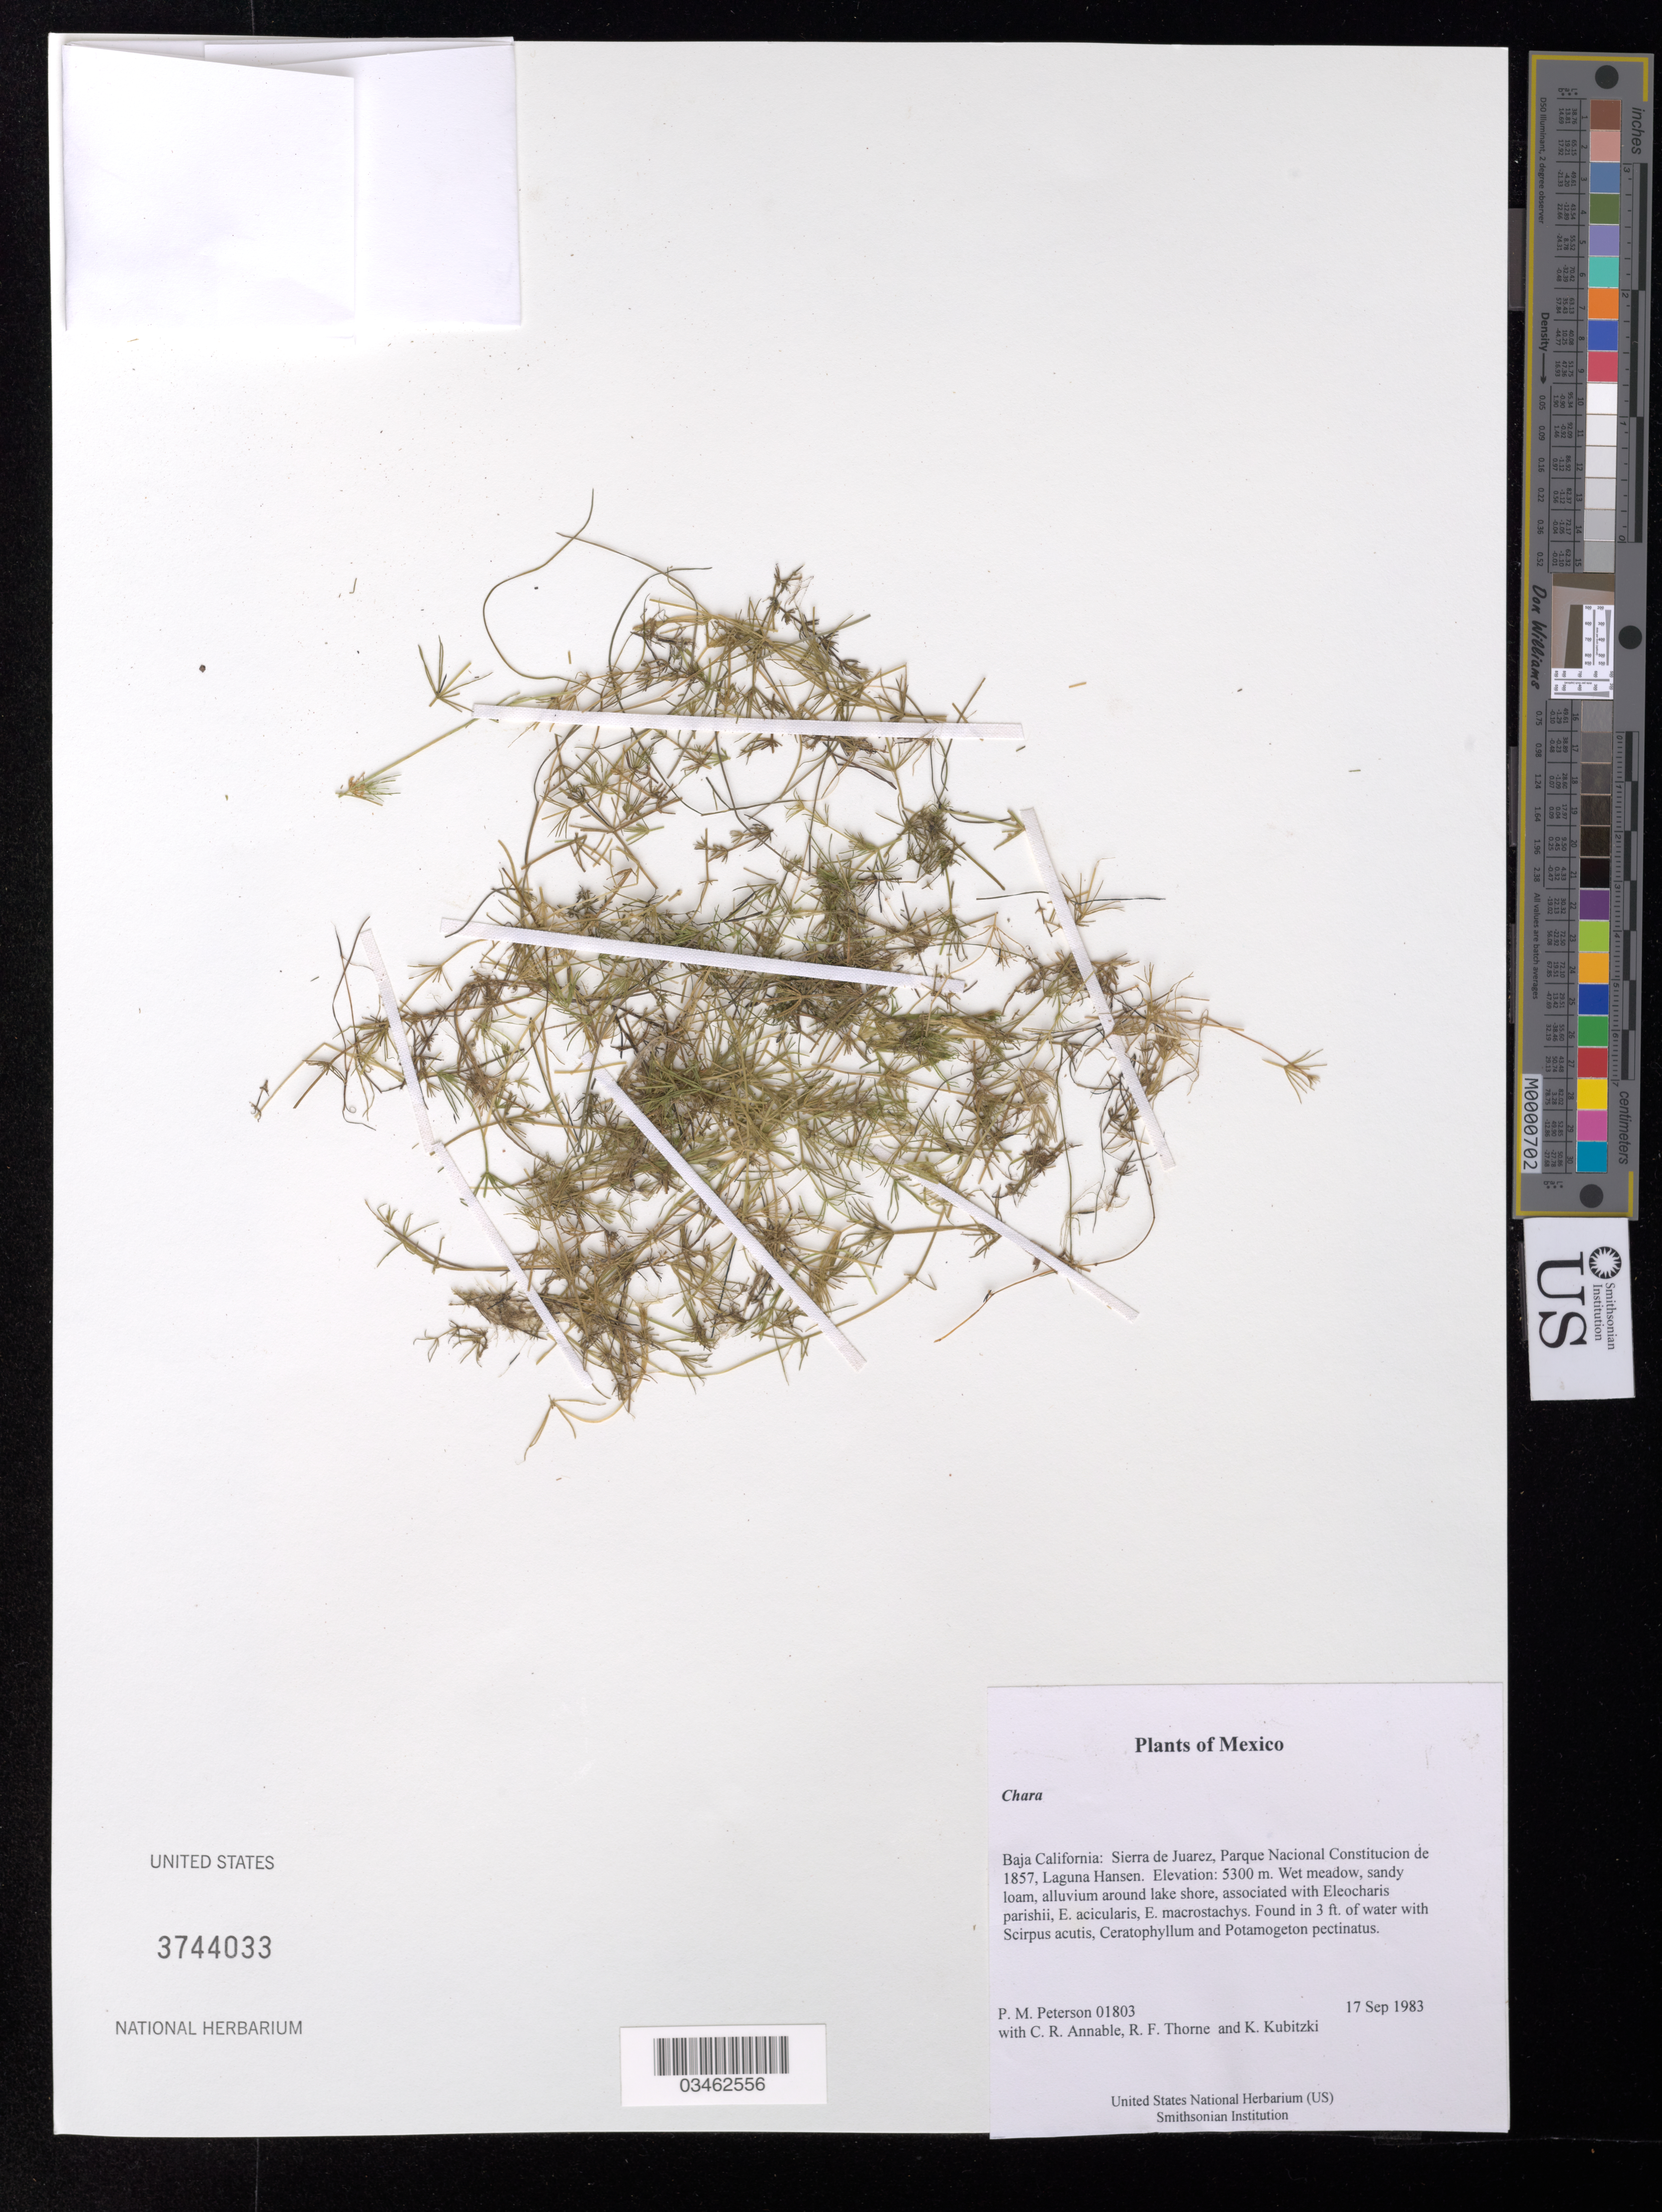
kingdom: Plantae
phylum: Charophyta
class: Charophyceae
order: Charales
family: Characeae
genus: Chara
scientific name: Chara sp.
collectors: P. M. Peterson, C. R. Annable, R. F. Thorne & K. Kubitzki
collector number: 01803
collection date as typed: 17 Sep 1983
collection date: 1983-09-17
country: Mexico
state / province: Baja California Norte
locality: Sierra de Juarez, Parque Nacional Constitucion de 1857, Laguna Hansen.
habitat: Wet meadow, sandy loam, alluvium around lake shore, associated with Eleocharis parishii, E. acicularis, E. macrostachys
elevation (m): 5300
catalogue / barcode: US 3744033